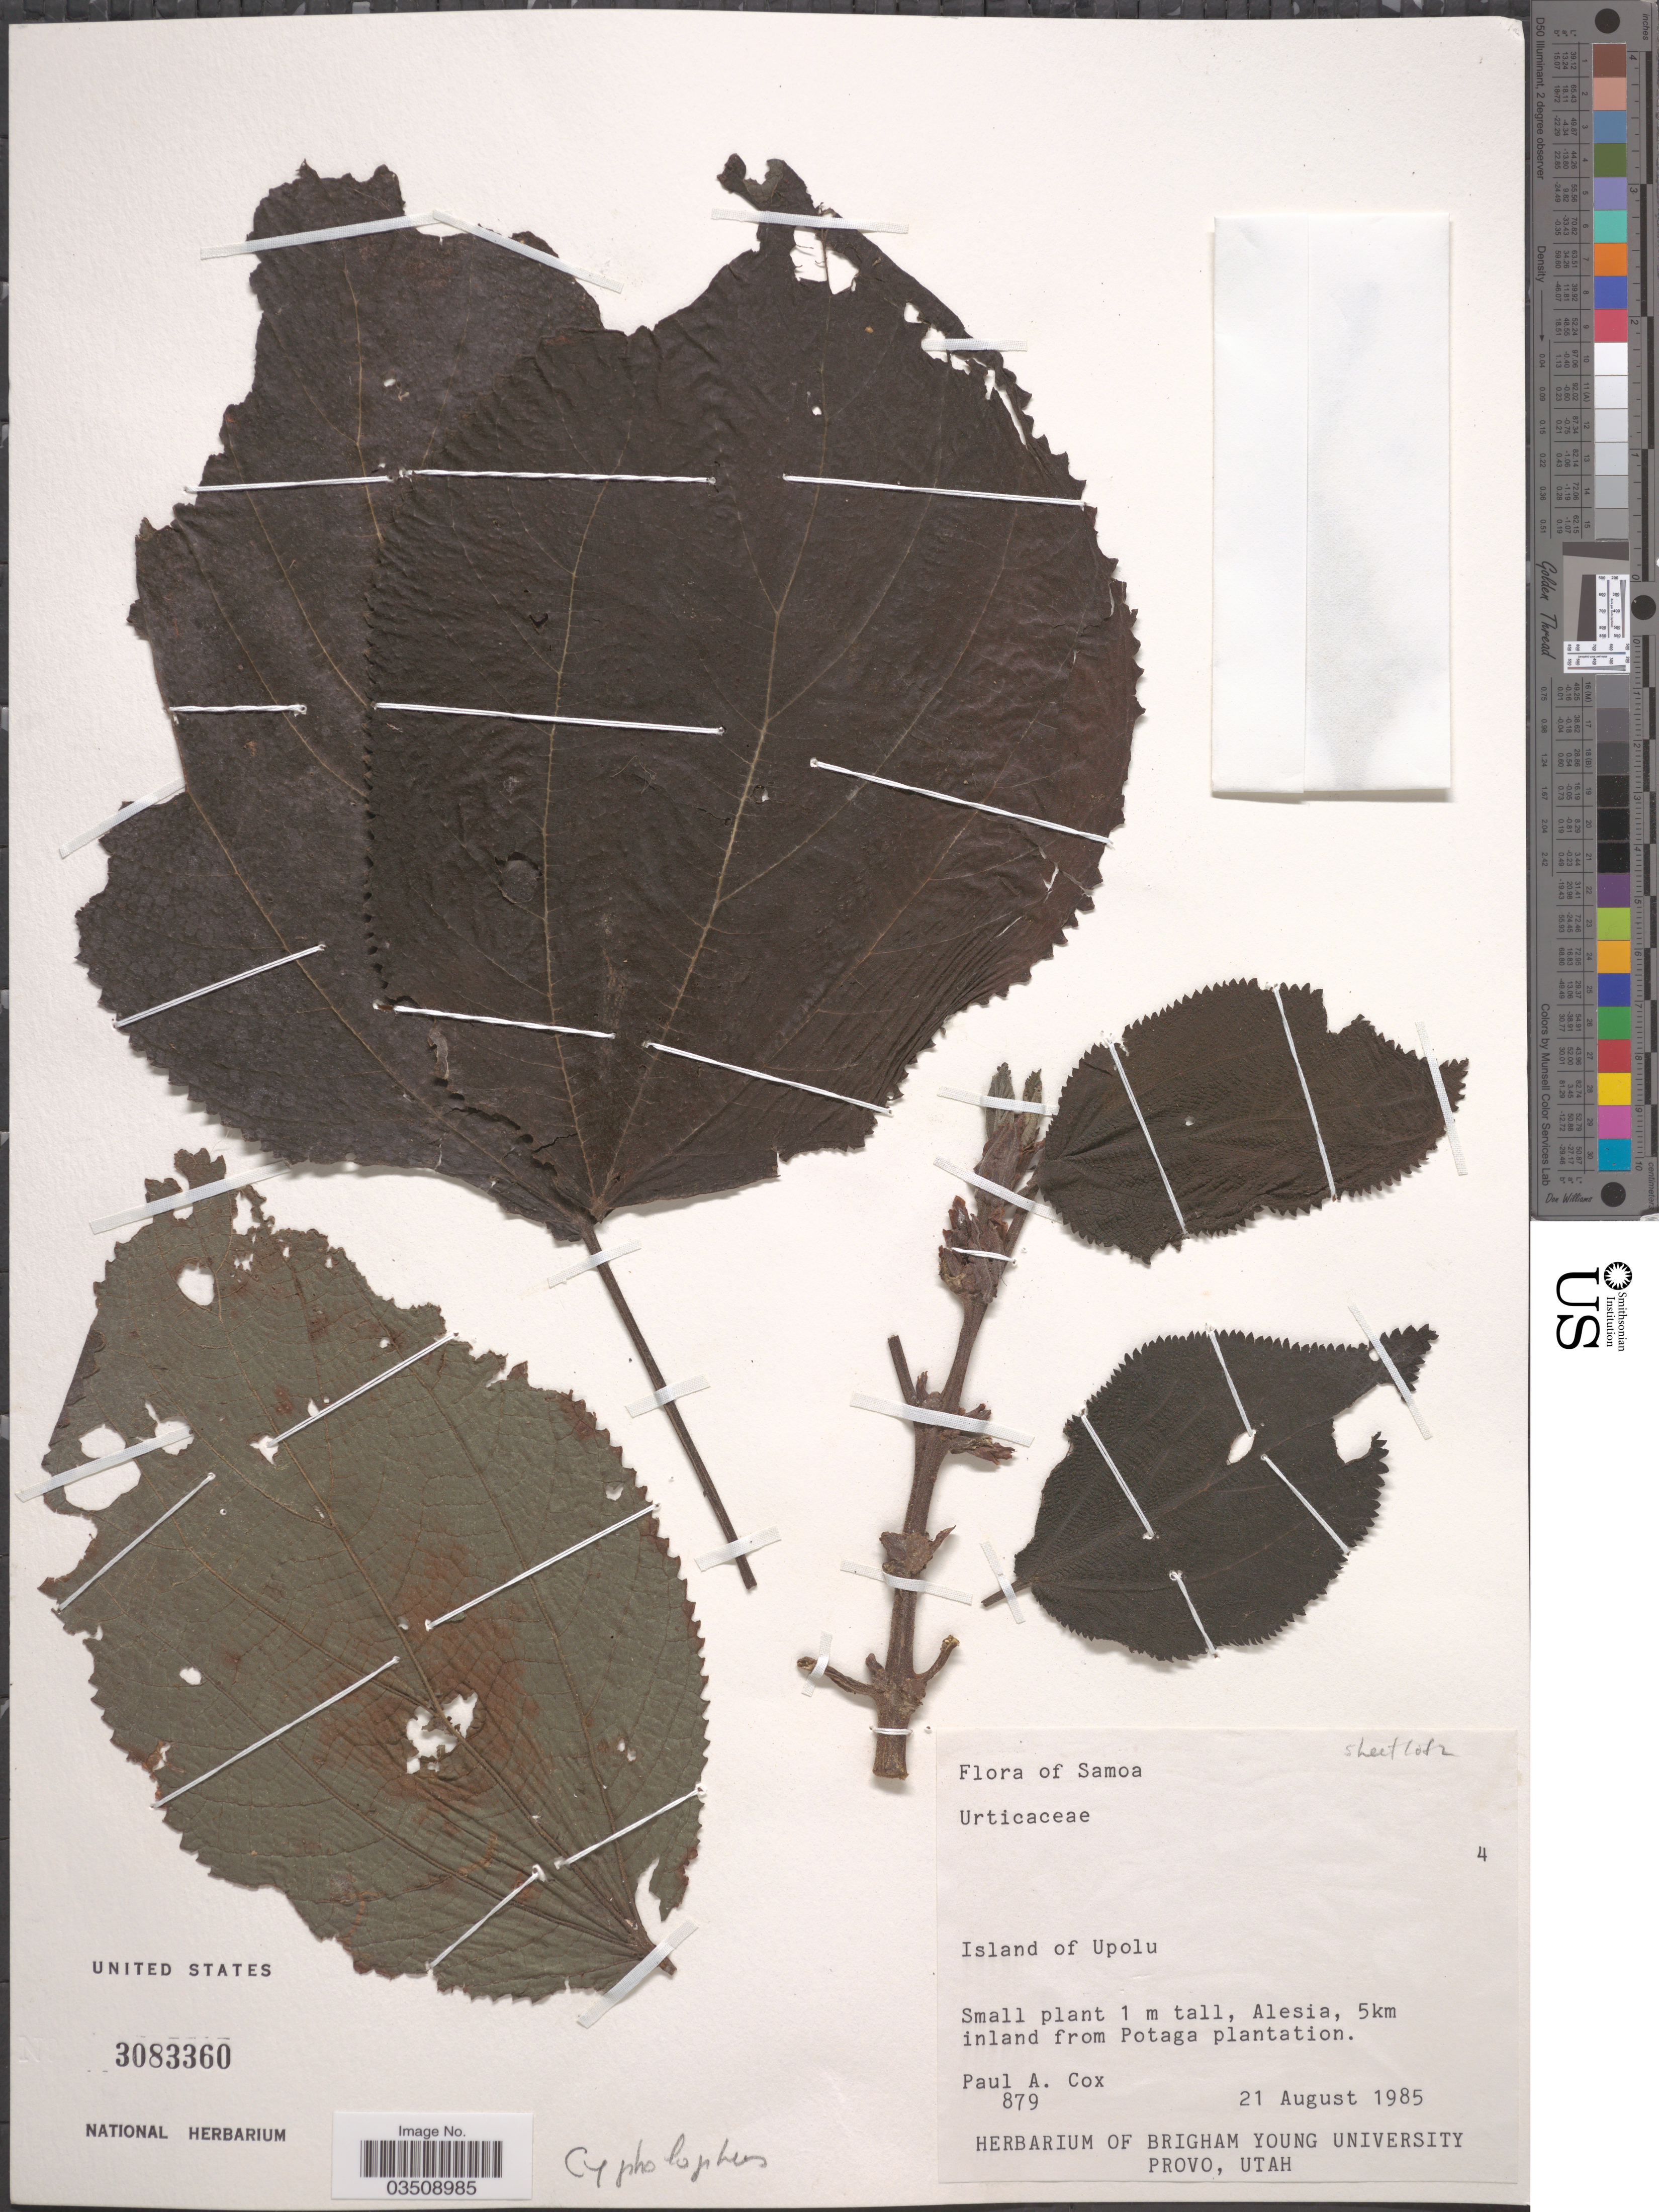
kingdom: Plantae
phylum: Tracheophyta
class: Magnoliopsida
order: Rosales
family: Urticaceae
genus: Cypholophus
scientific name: Cypholophus stipulatus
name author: Hochr.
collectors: P. Cox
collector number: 879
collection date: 1985-08-21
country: Samoa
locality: Island of Upolu. Alesia, 5 km inland from Potage plantations.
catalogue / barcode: US 3083360